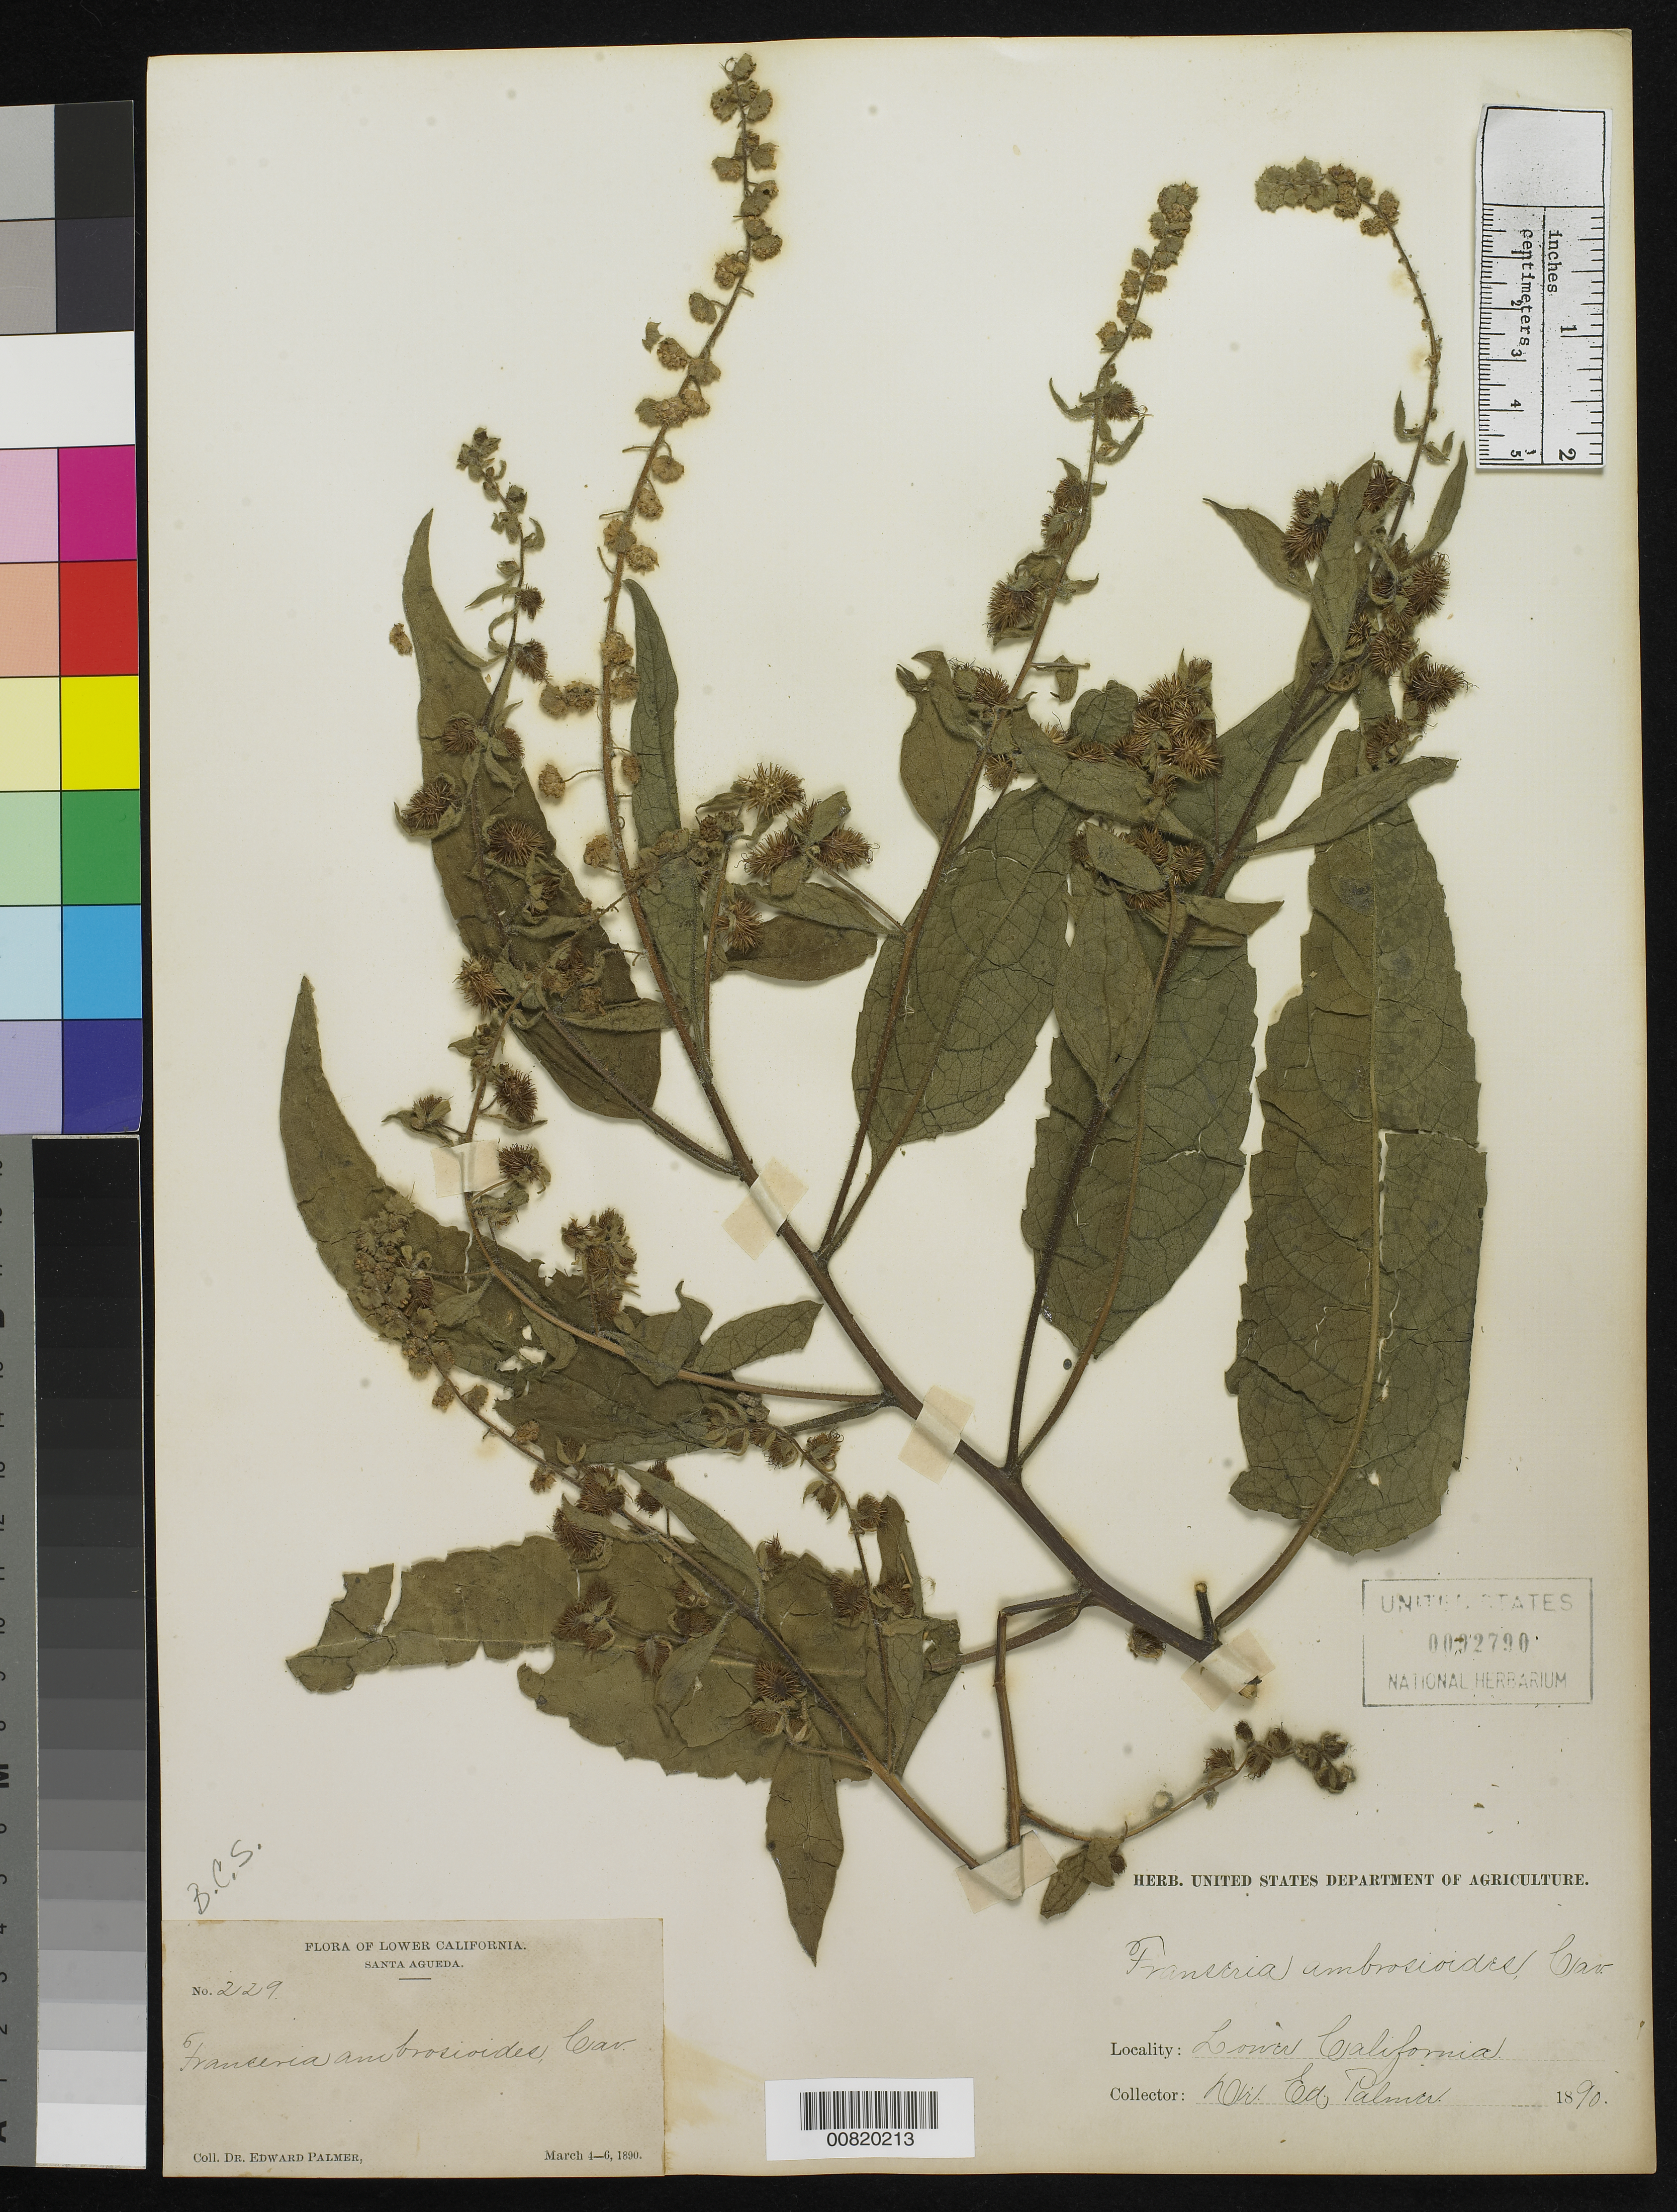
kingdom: Plantae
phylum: Tracheophyta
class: Magnoliopsida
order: Asterales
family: Asteraceae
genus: Franseria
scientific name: Franseria ambrosioides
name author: Cav.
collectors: E. Palmer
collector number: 229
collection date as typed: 04 Mar 1890 to 06 Mar 1890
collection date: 1890-03-04/1890-03-06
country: Mexico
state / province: Baja California Sur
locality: Santa Agueda, Baja California Sur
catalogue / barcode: US 92790